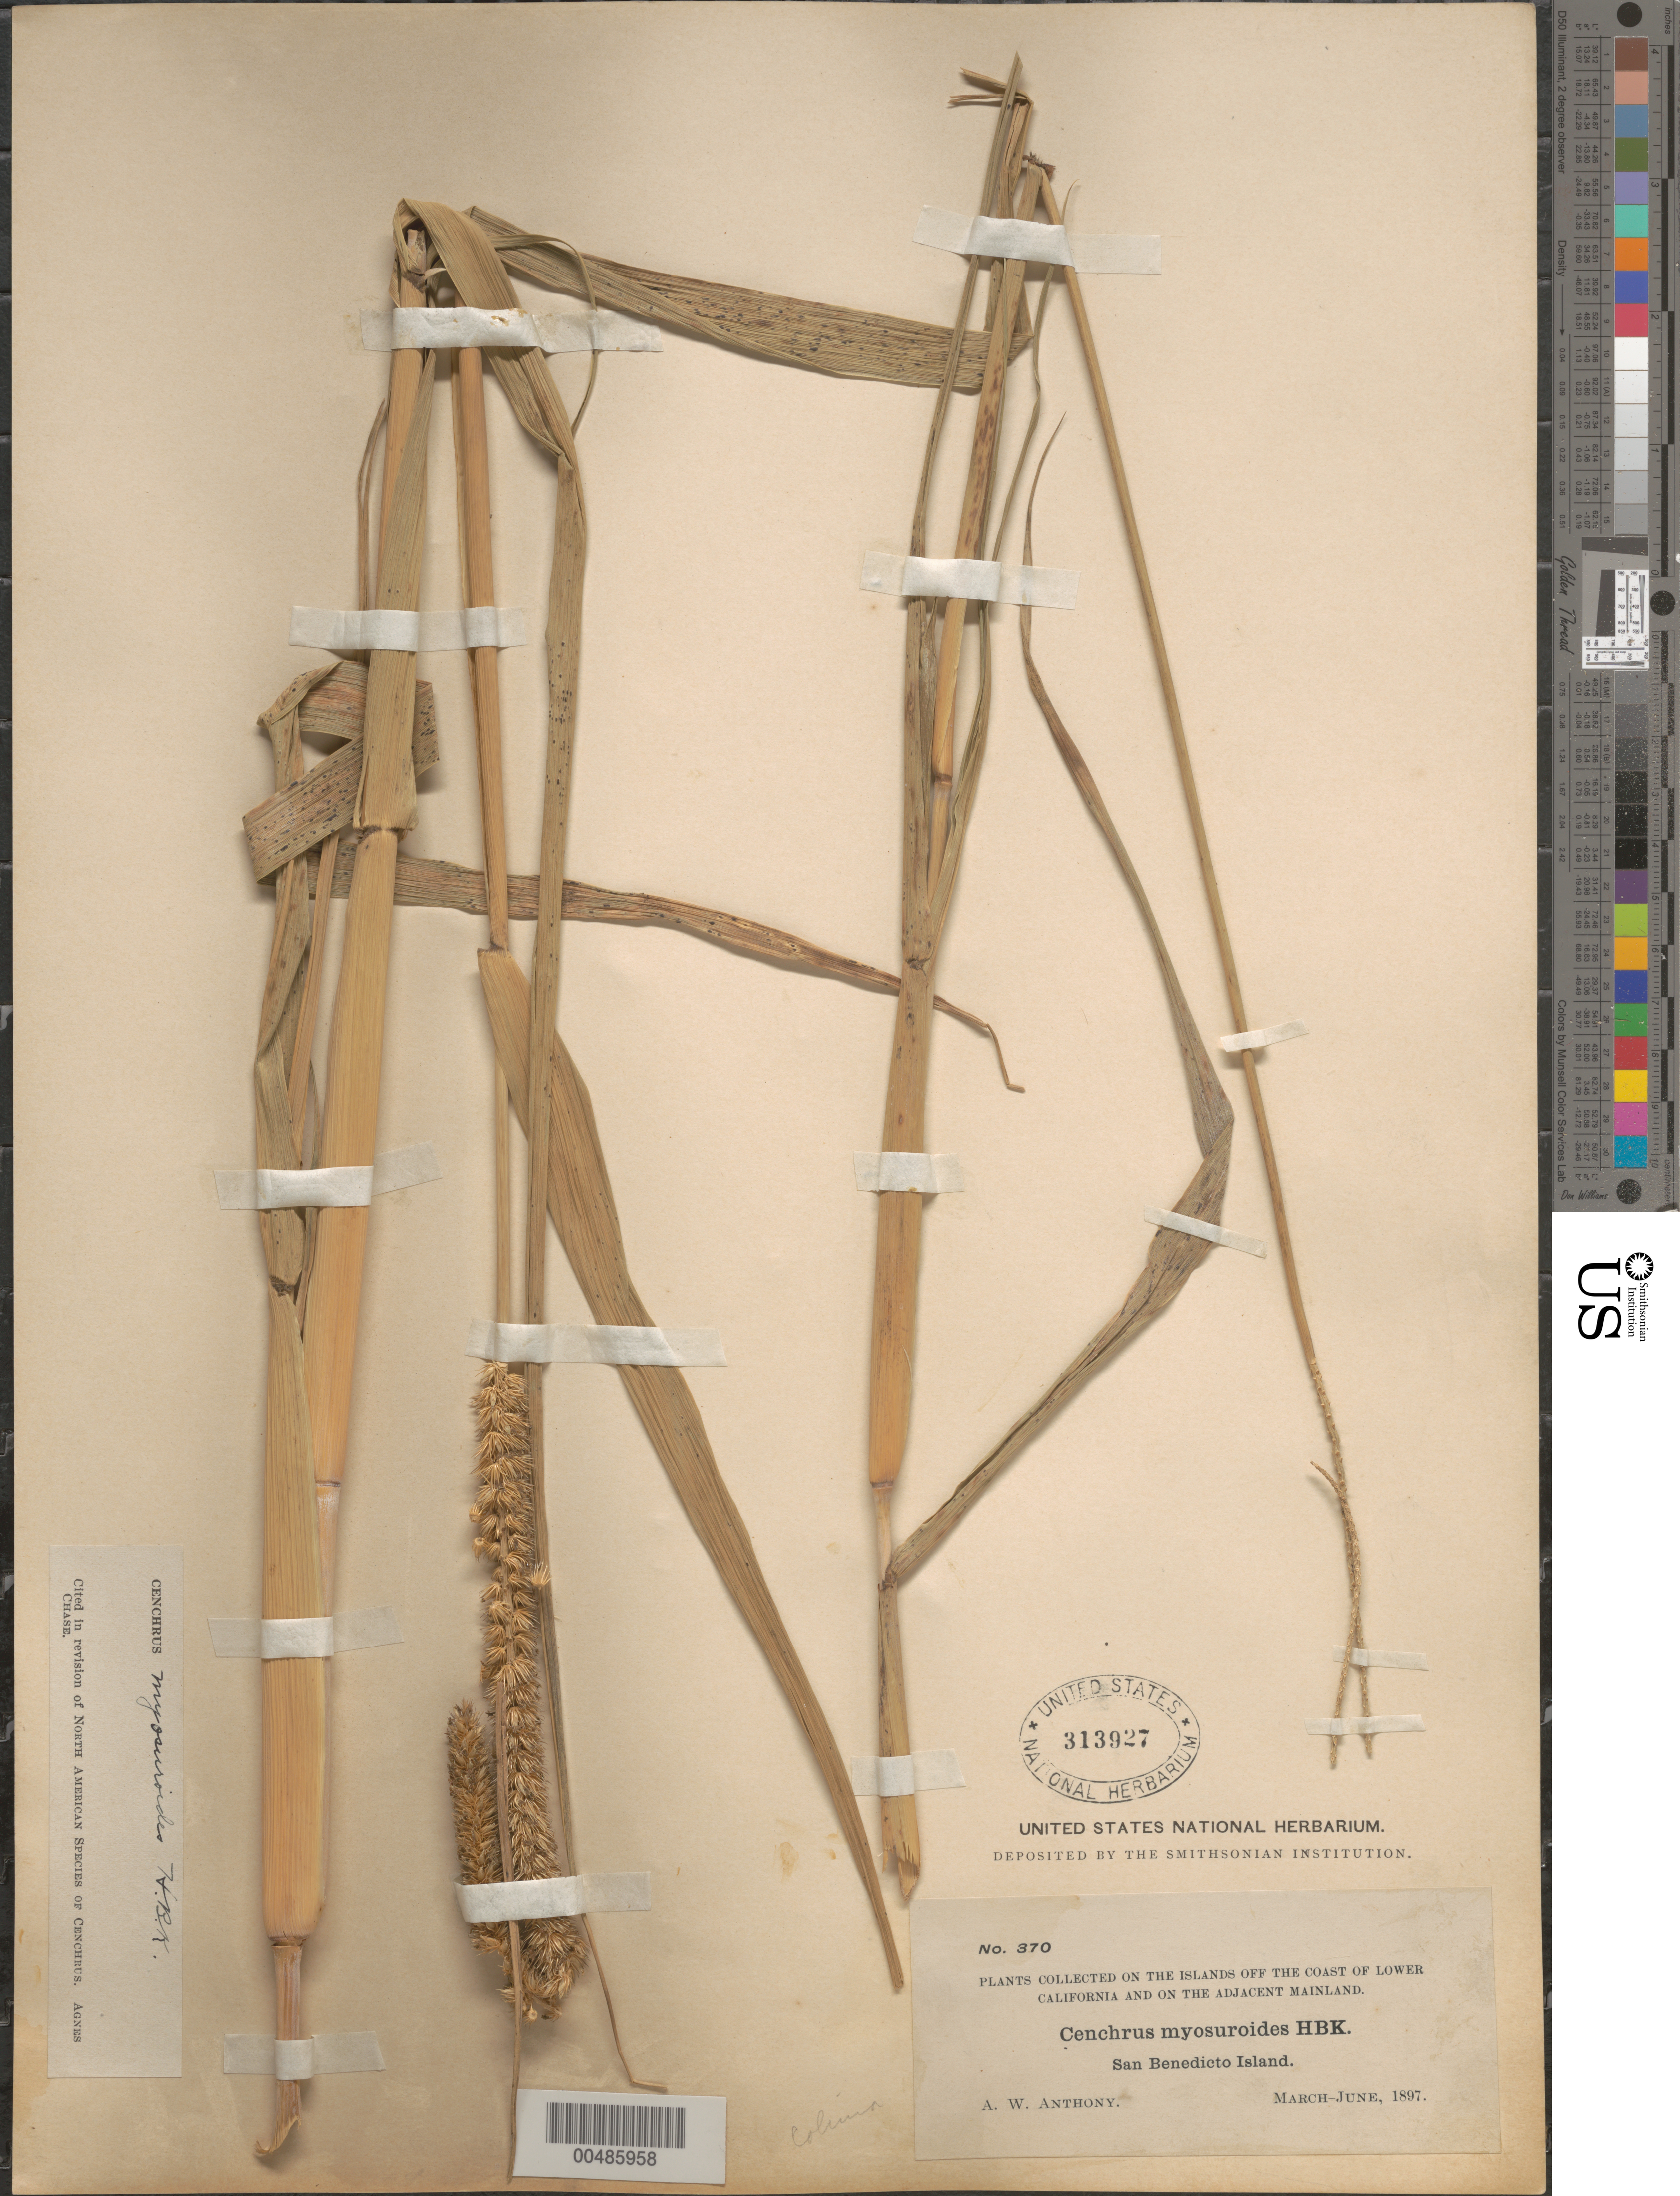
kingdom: Plantae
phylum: Tracheophyta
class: Liliopsida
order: Poales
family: Poaceae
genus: Cenchrus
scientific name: Cenchrus myosuroides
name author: Kunth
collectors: A. W. Anthony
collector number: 370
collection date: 1897-03/1897-06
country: Mexico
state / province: Colima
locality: On the islands off the Coast of Lower California and on the Adjacent Mainland. San Benedicto Island.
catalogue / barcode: US 313927